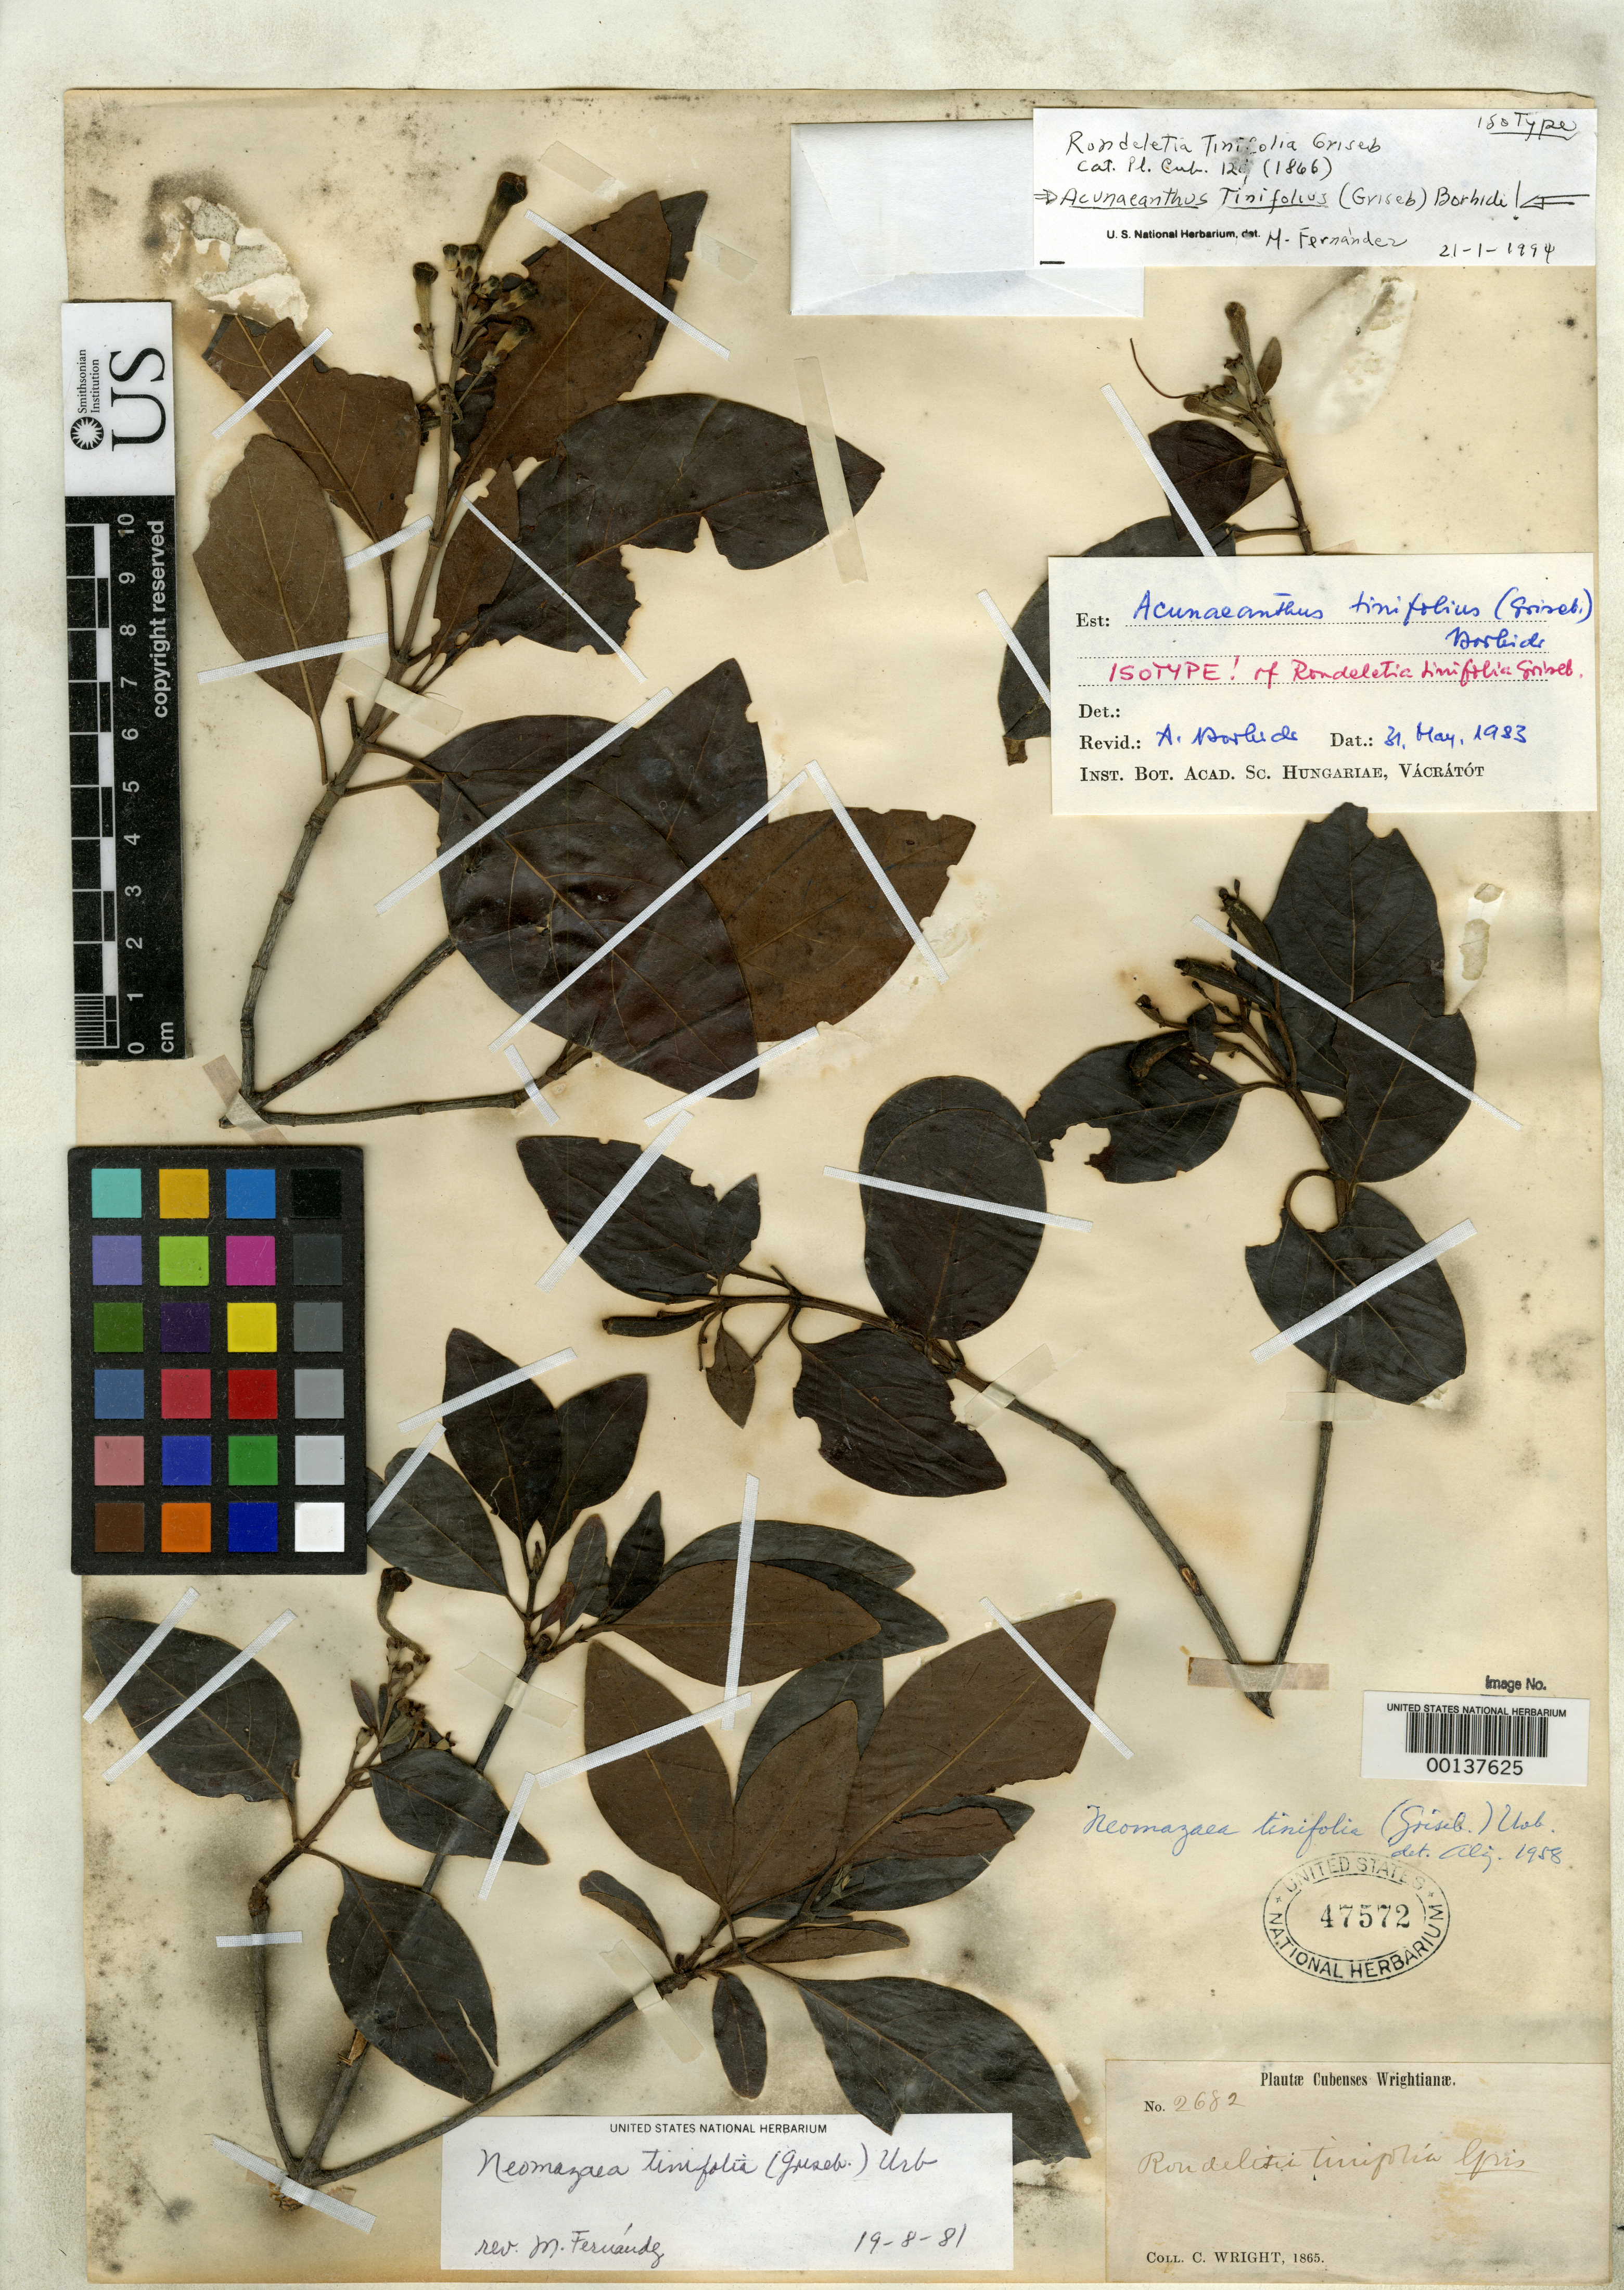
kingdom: Plantae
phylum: Tracheophyta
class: Magnoliopsida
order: Gentianales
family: Rubiaceae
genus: Rondeletia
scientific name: Rondeletia tinifolia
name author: Griseb.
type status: Isotype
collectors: C. Wright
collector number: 2682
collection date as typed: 1865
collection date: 1865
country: Cuba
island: Greater Antilles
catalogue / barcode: US 47572